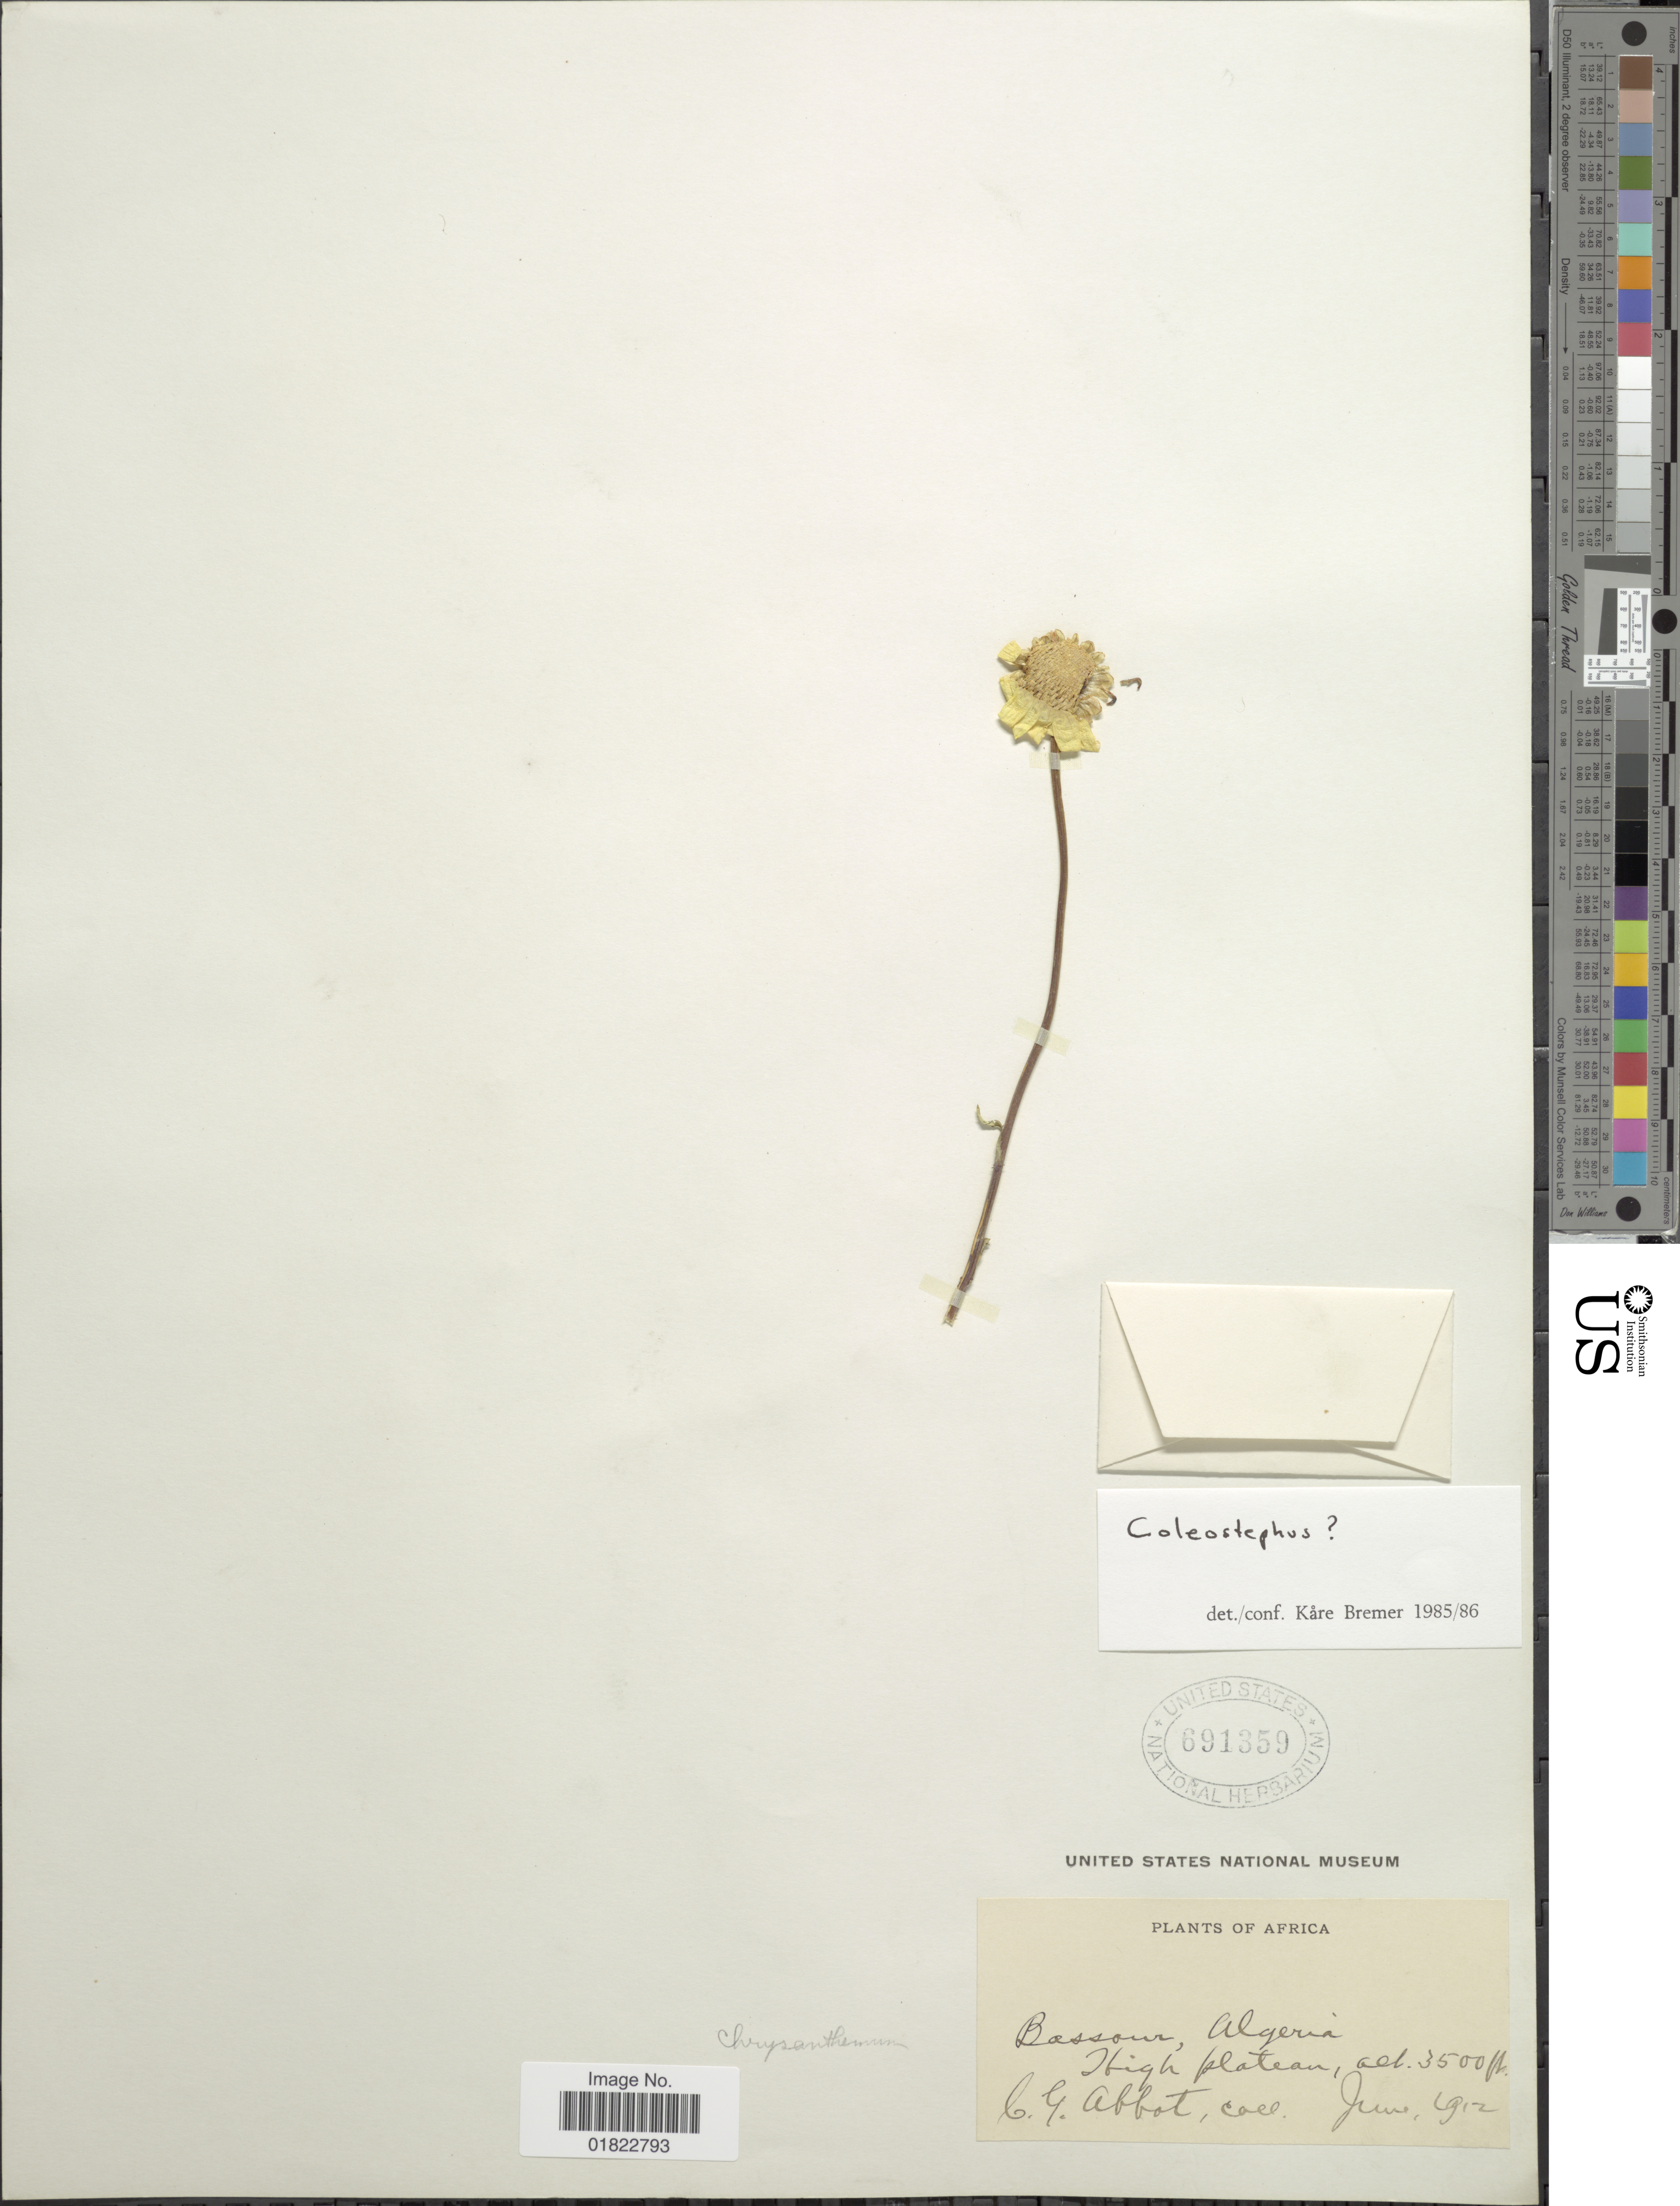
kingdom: Plantae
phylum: Tracheophyta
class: Magnoliopsida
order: Asterales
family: Asteraceae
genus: Coleostephus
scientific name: Coleostephus sp.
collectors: C. G. Abbot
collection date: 1912-06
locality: High plateau, Africa.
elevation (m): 1067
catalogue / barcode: US 691359